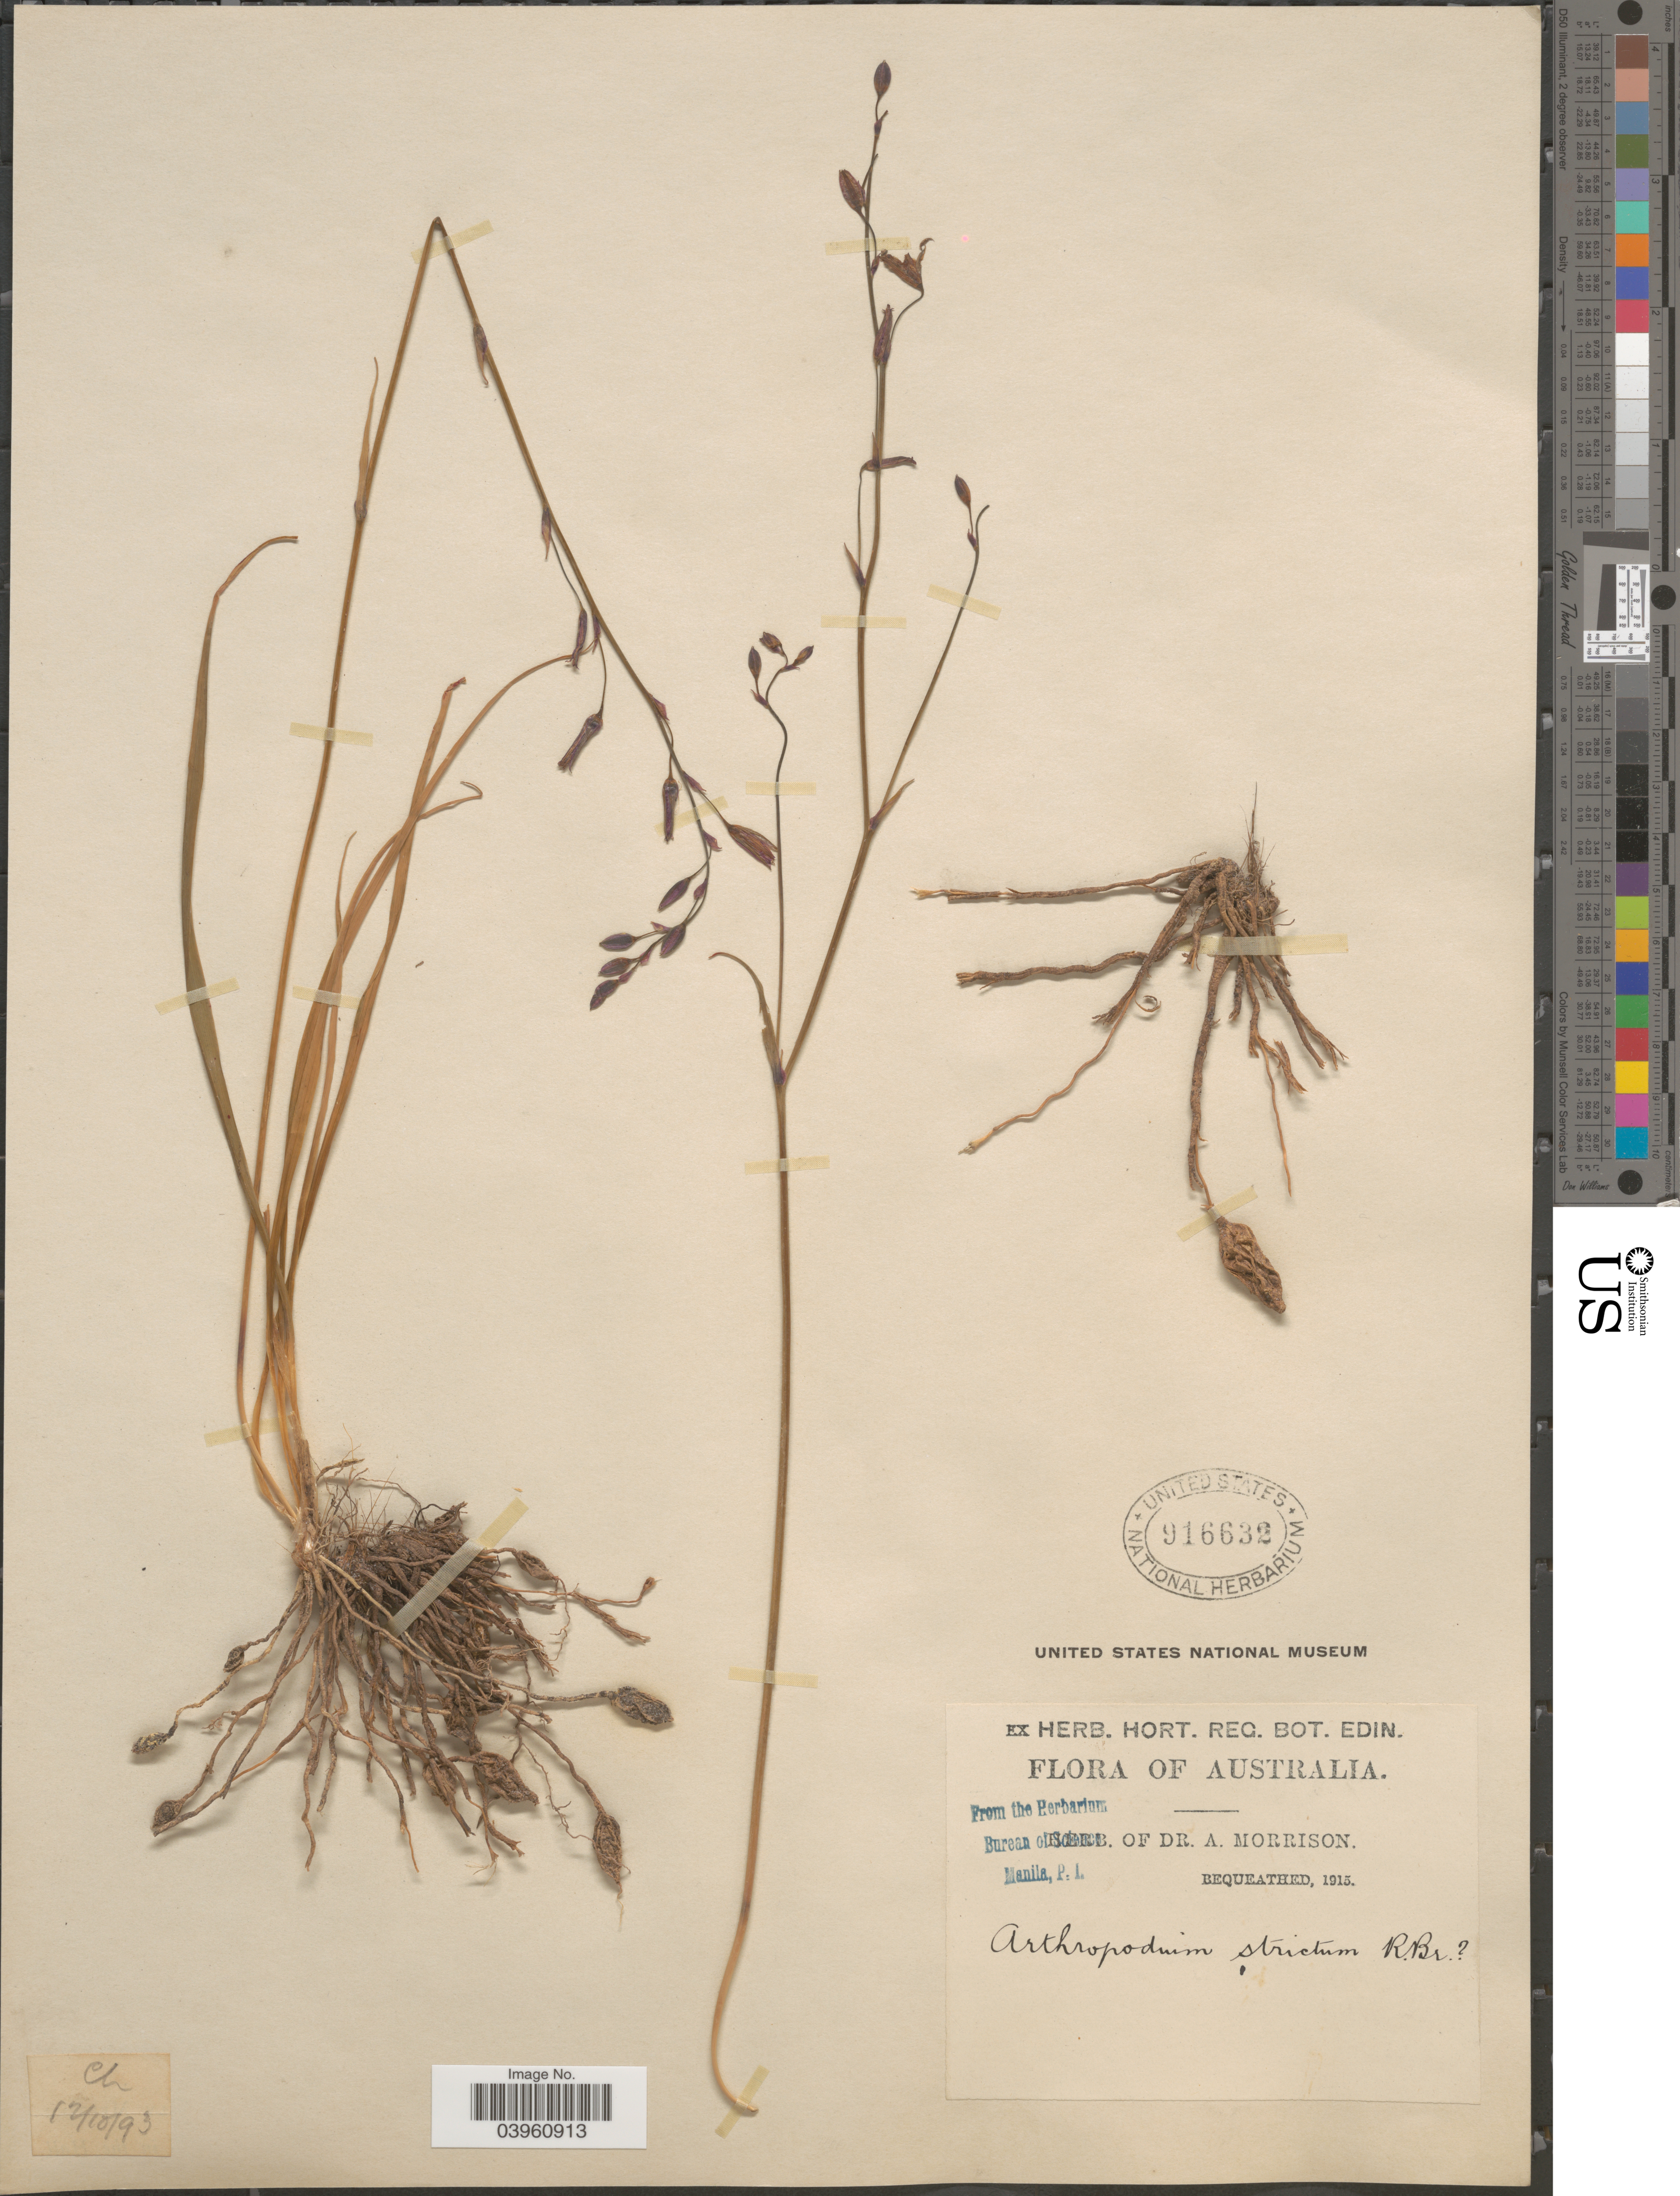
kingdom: Plantae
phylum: Tracheophyta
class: Liliopsida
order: Asparagales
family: Asparagaceae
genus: Arthropodium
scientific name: Arthropodium strictum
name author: R. Br.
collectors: A. Morrison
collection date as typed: Transcribed d/m/y: 12/10/93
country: Australia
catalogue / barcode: US 916632